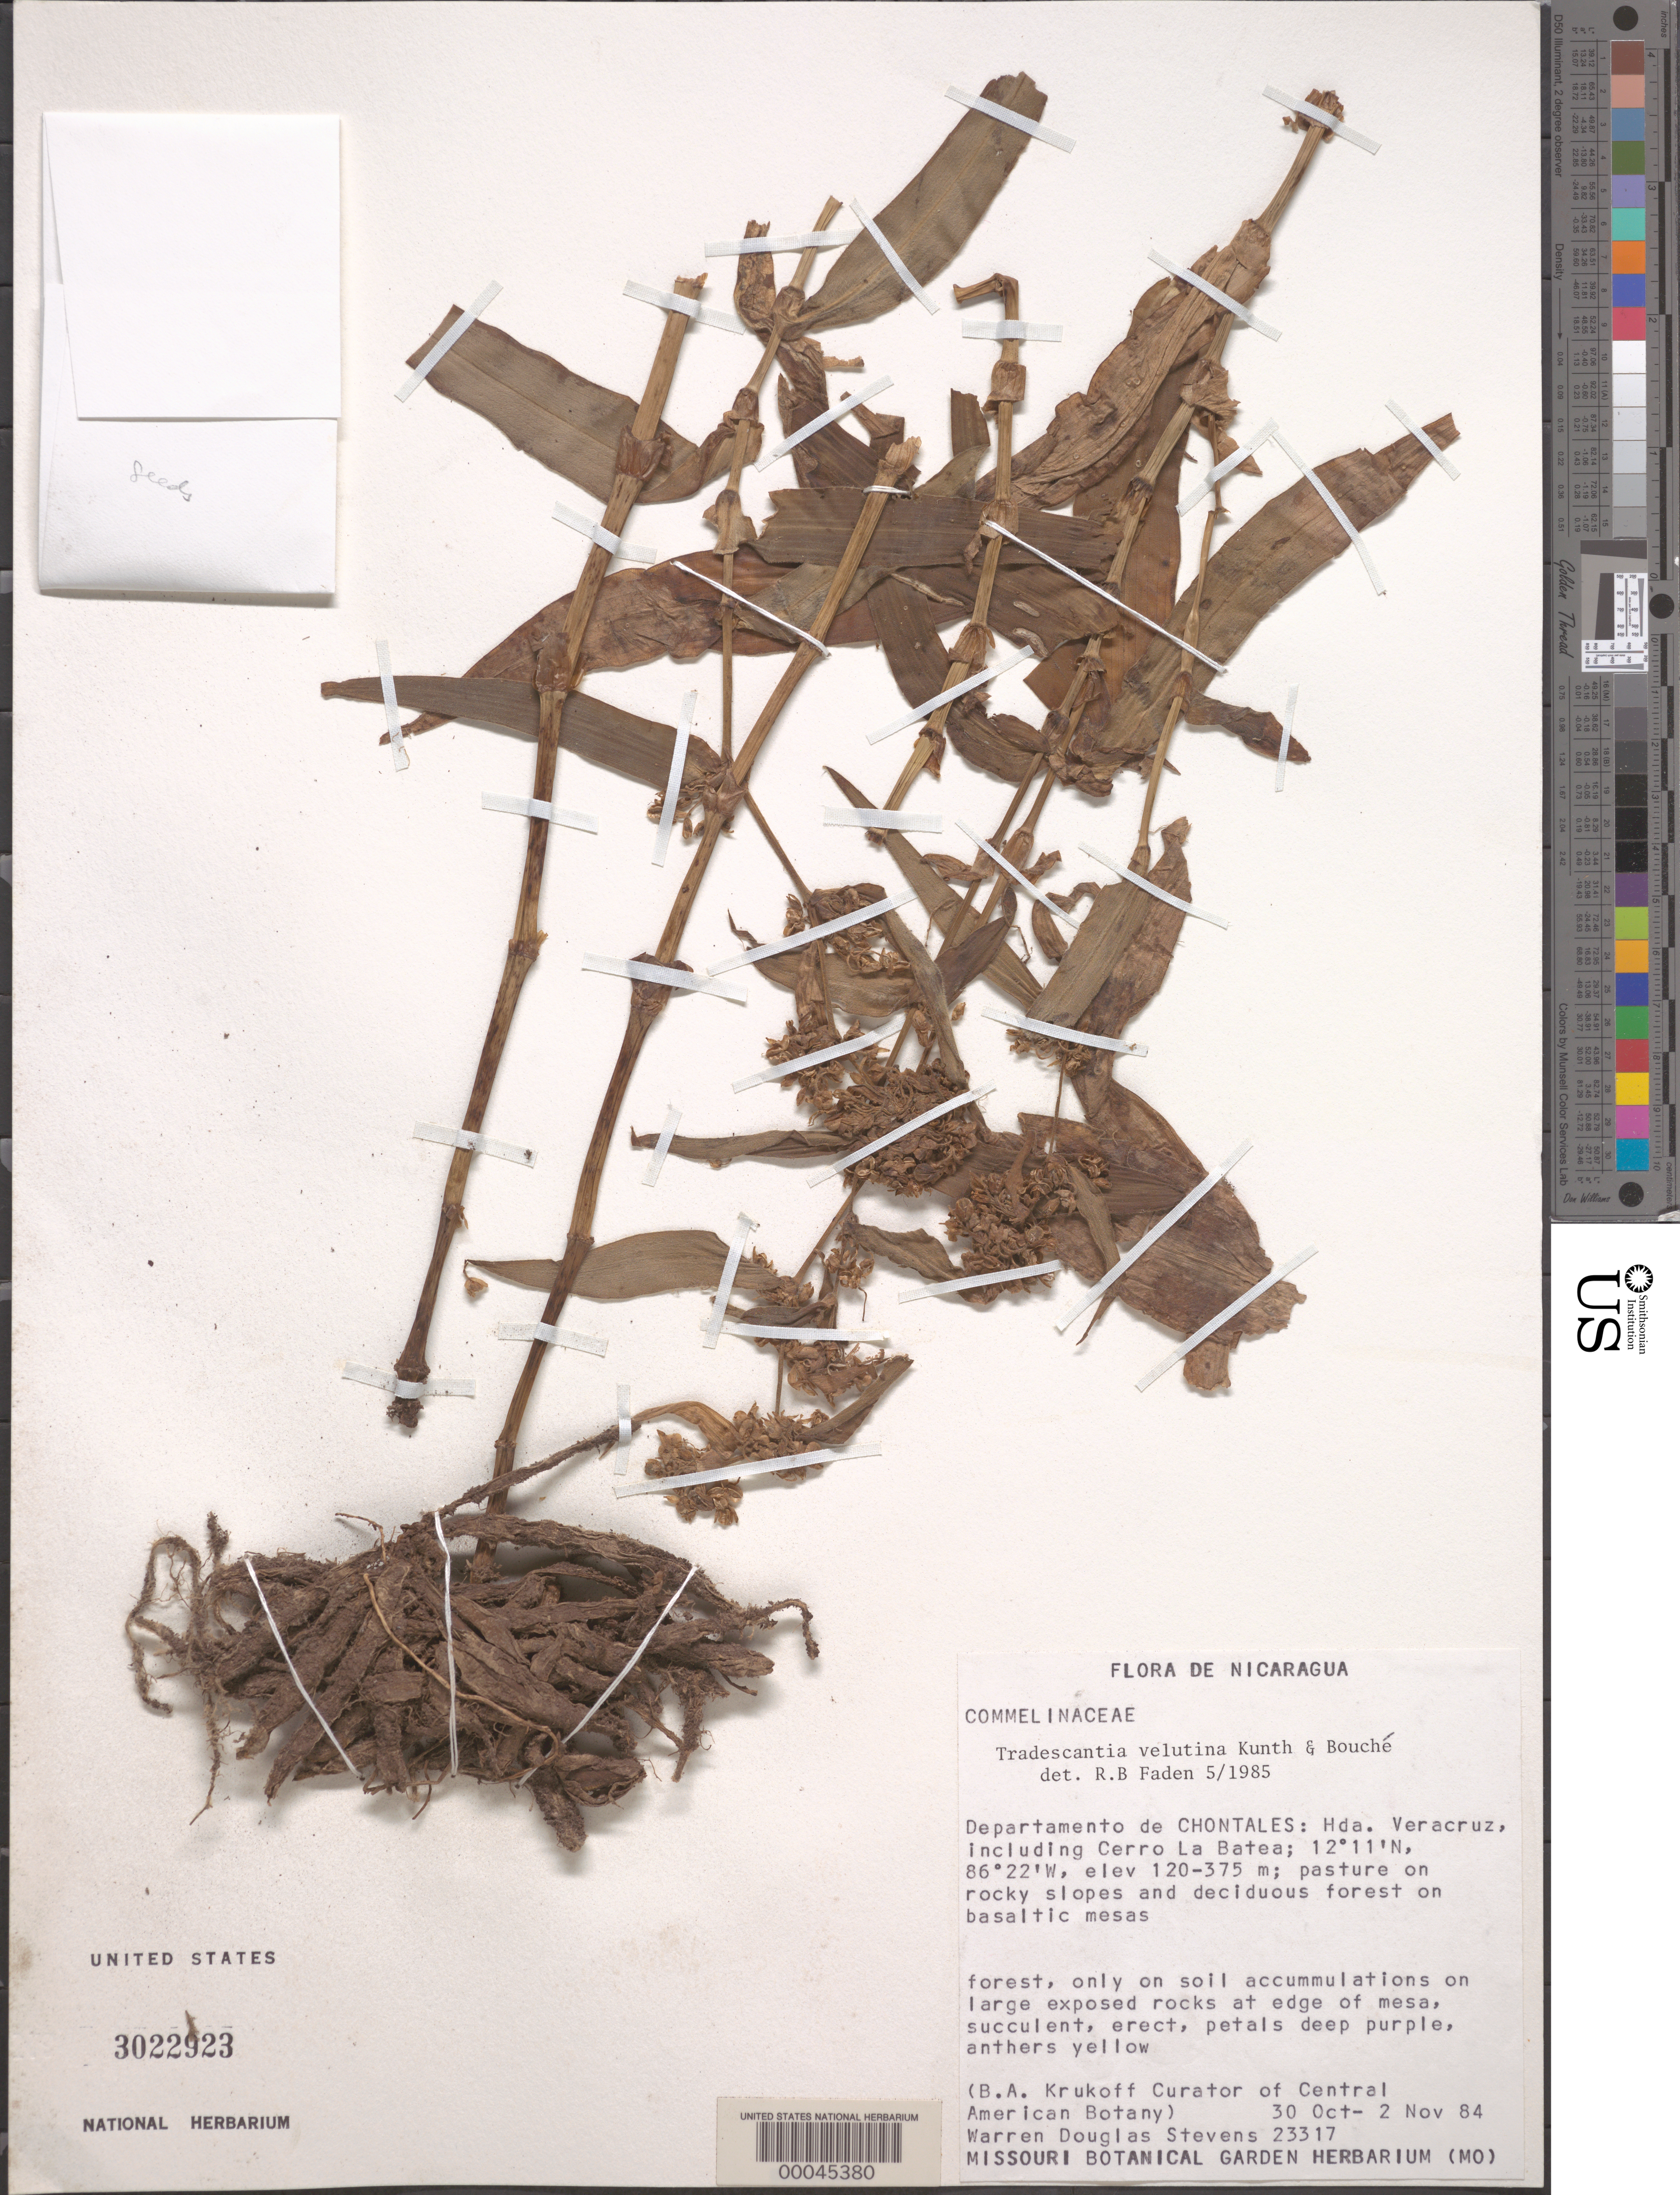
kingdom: Plantae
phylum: Tracheophyta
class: Liliopsida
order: Commelinales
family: Commelinaceae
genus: Tradescantia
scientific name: Tradescantia velutina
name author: Kunth & C.D. Bouché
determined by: Faden, Robert B., (US), Smithsonian Institution - National Museum of Natural History (UNITED STATES)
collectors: B. A. Krukoff & W. D. Stevens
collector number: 23317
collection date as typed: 30 Oct 1984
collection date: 1984-10-30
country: Nicaragua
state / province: Chontales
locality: Veracruz, including cerro la batea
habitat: Exposed rock mesa, forest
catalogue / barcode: US 3022923